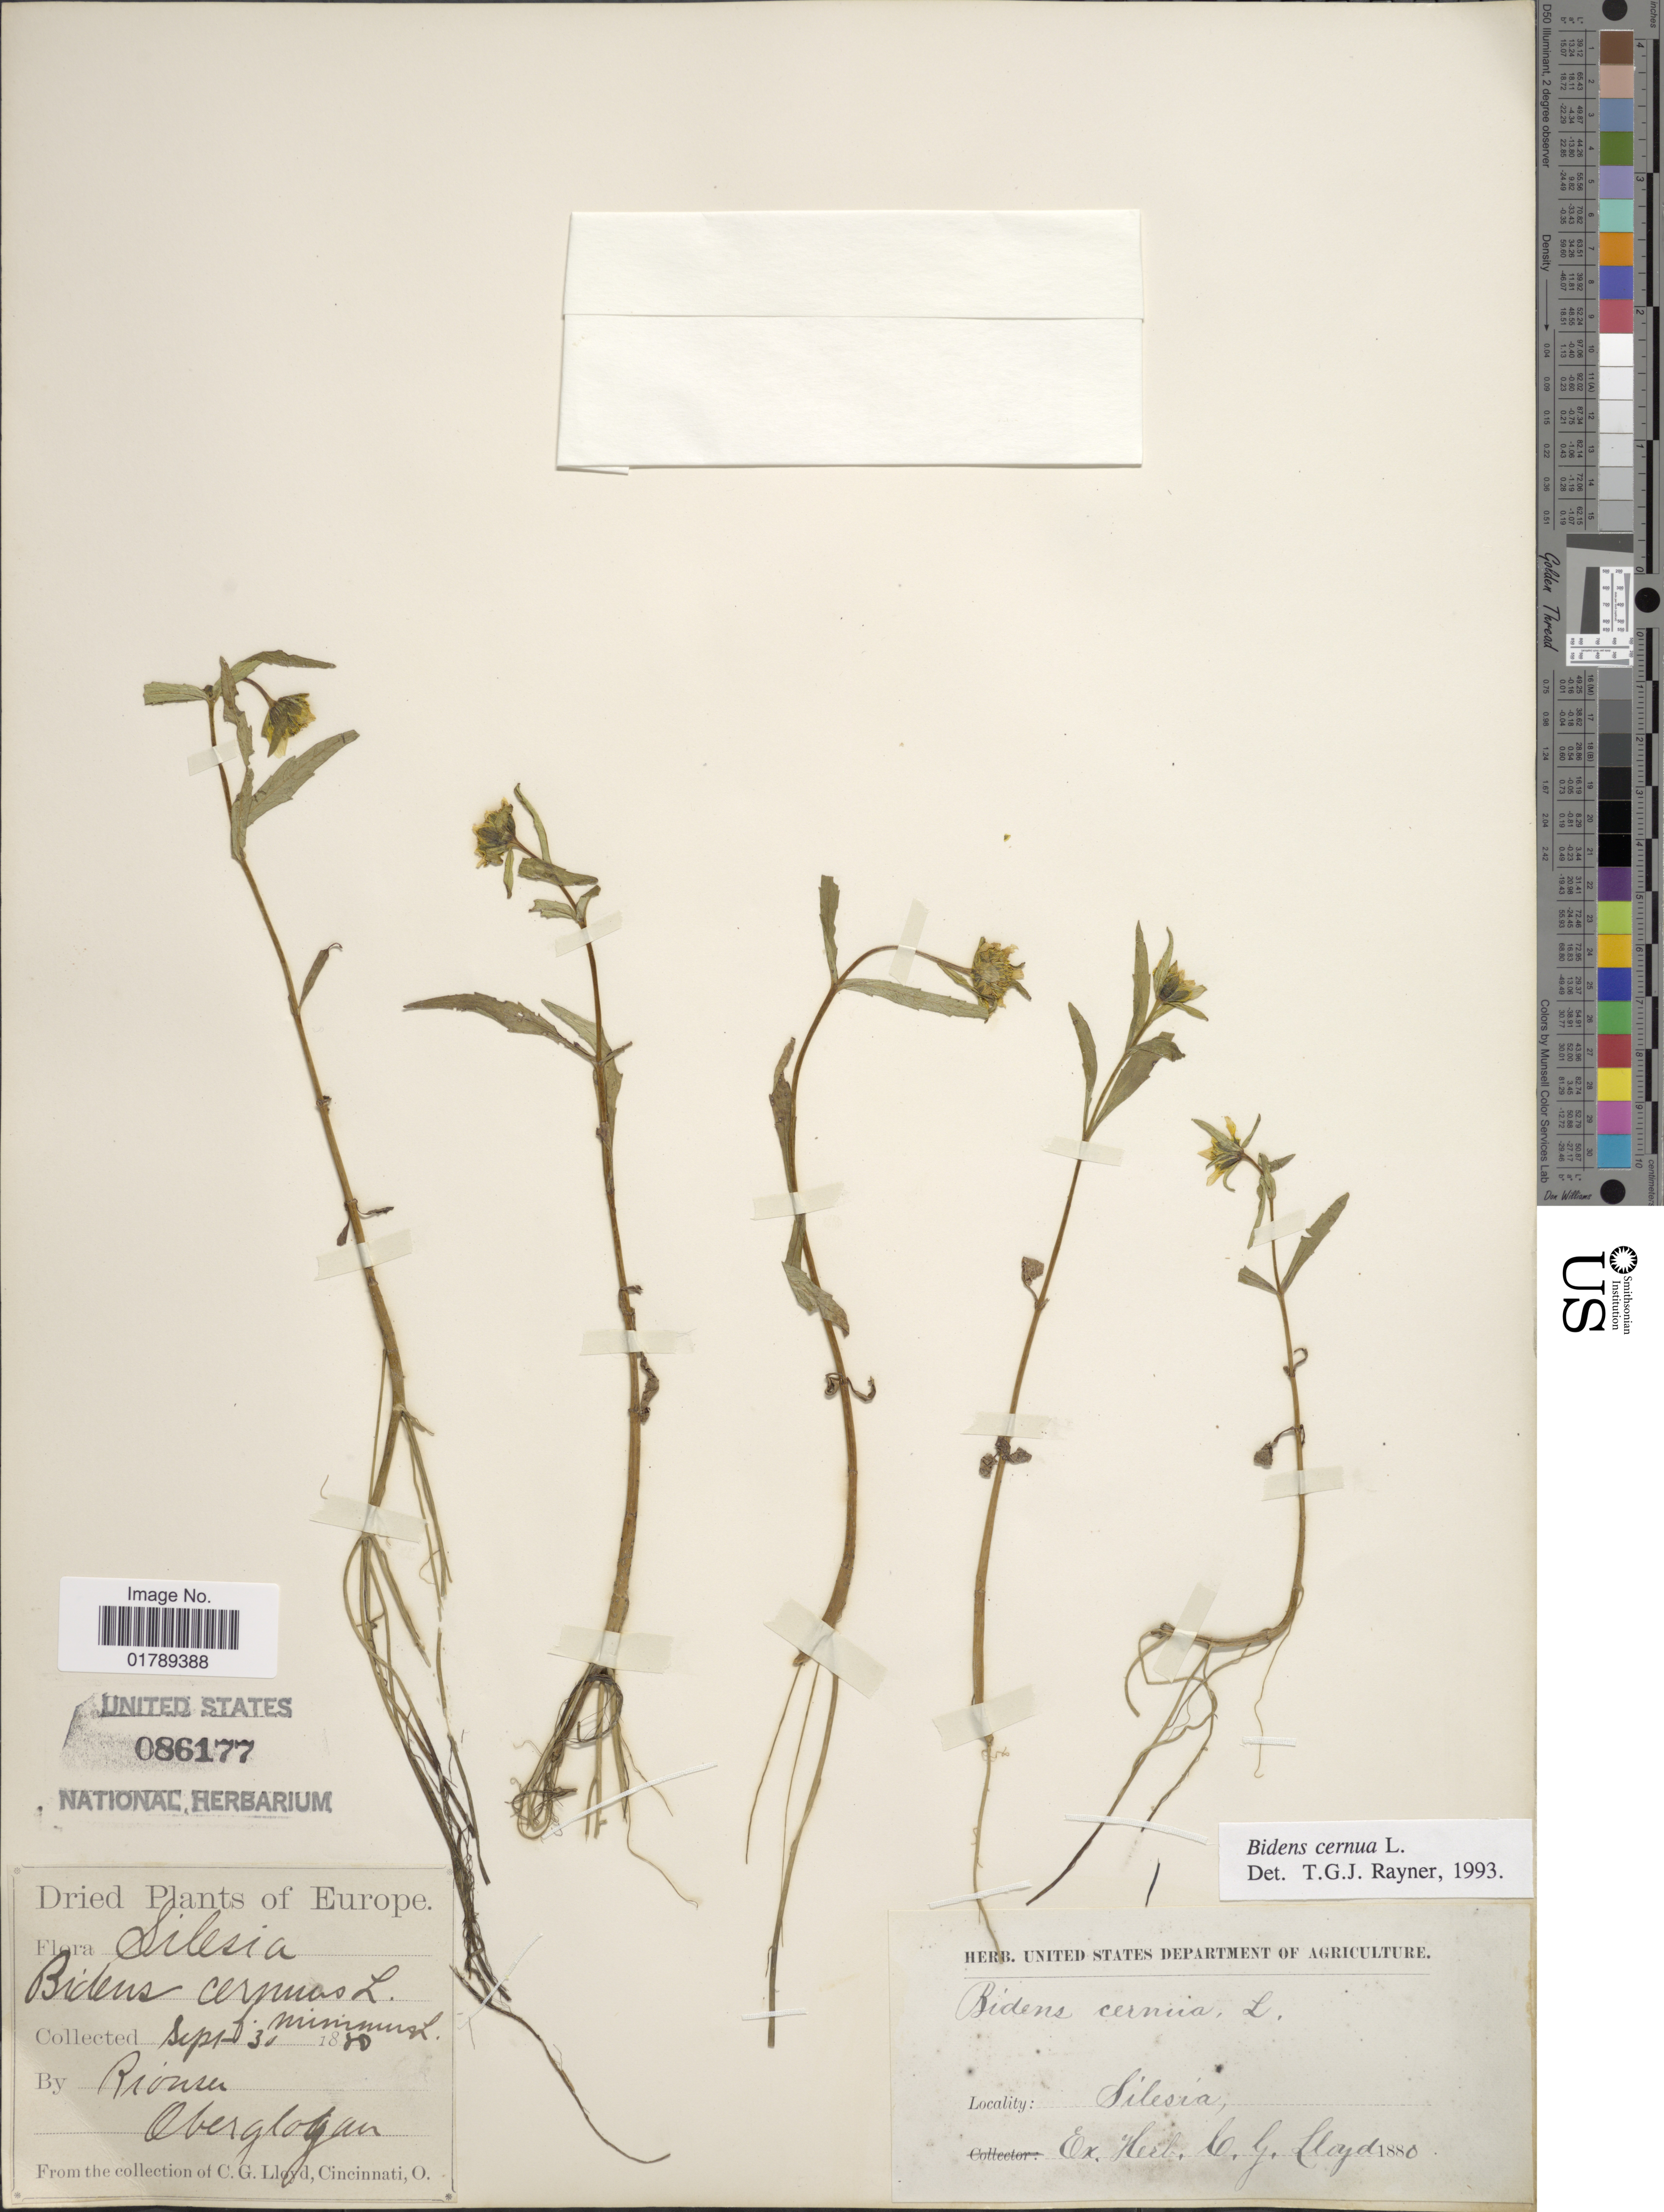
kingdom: Plantae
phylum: Tracheophyta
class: Magnoliopsida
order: Asterales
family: Asteraceae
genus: Bidens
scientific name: Bidens cernua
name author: L.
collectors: C. G. Lloyd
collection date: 1890-09-30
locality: Silesia. Europe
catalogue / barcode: US 86177